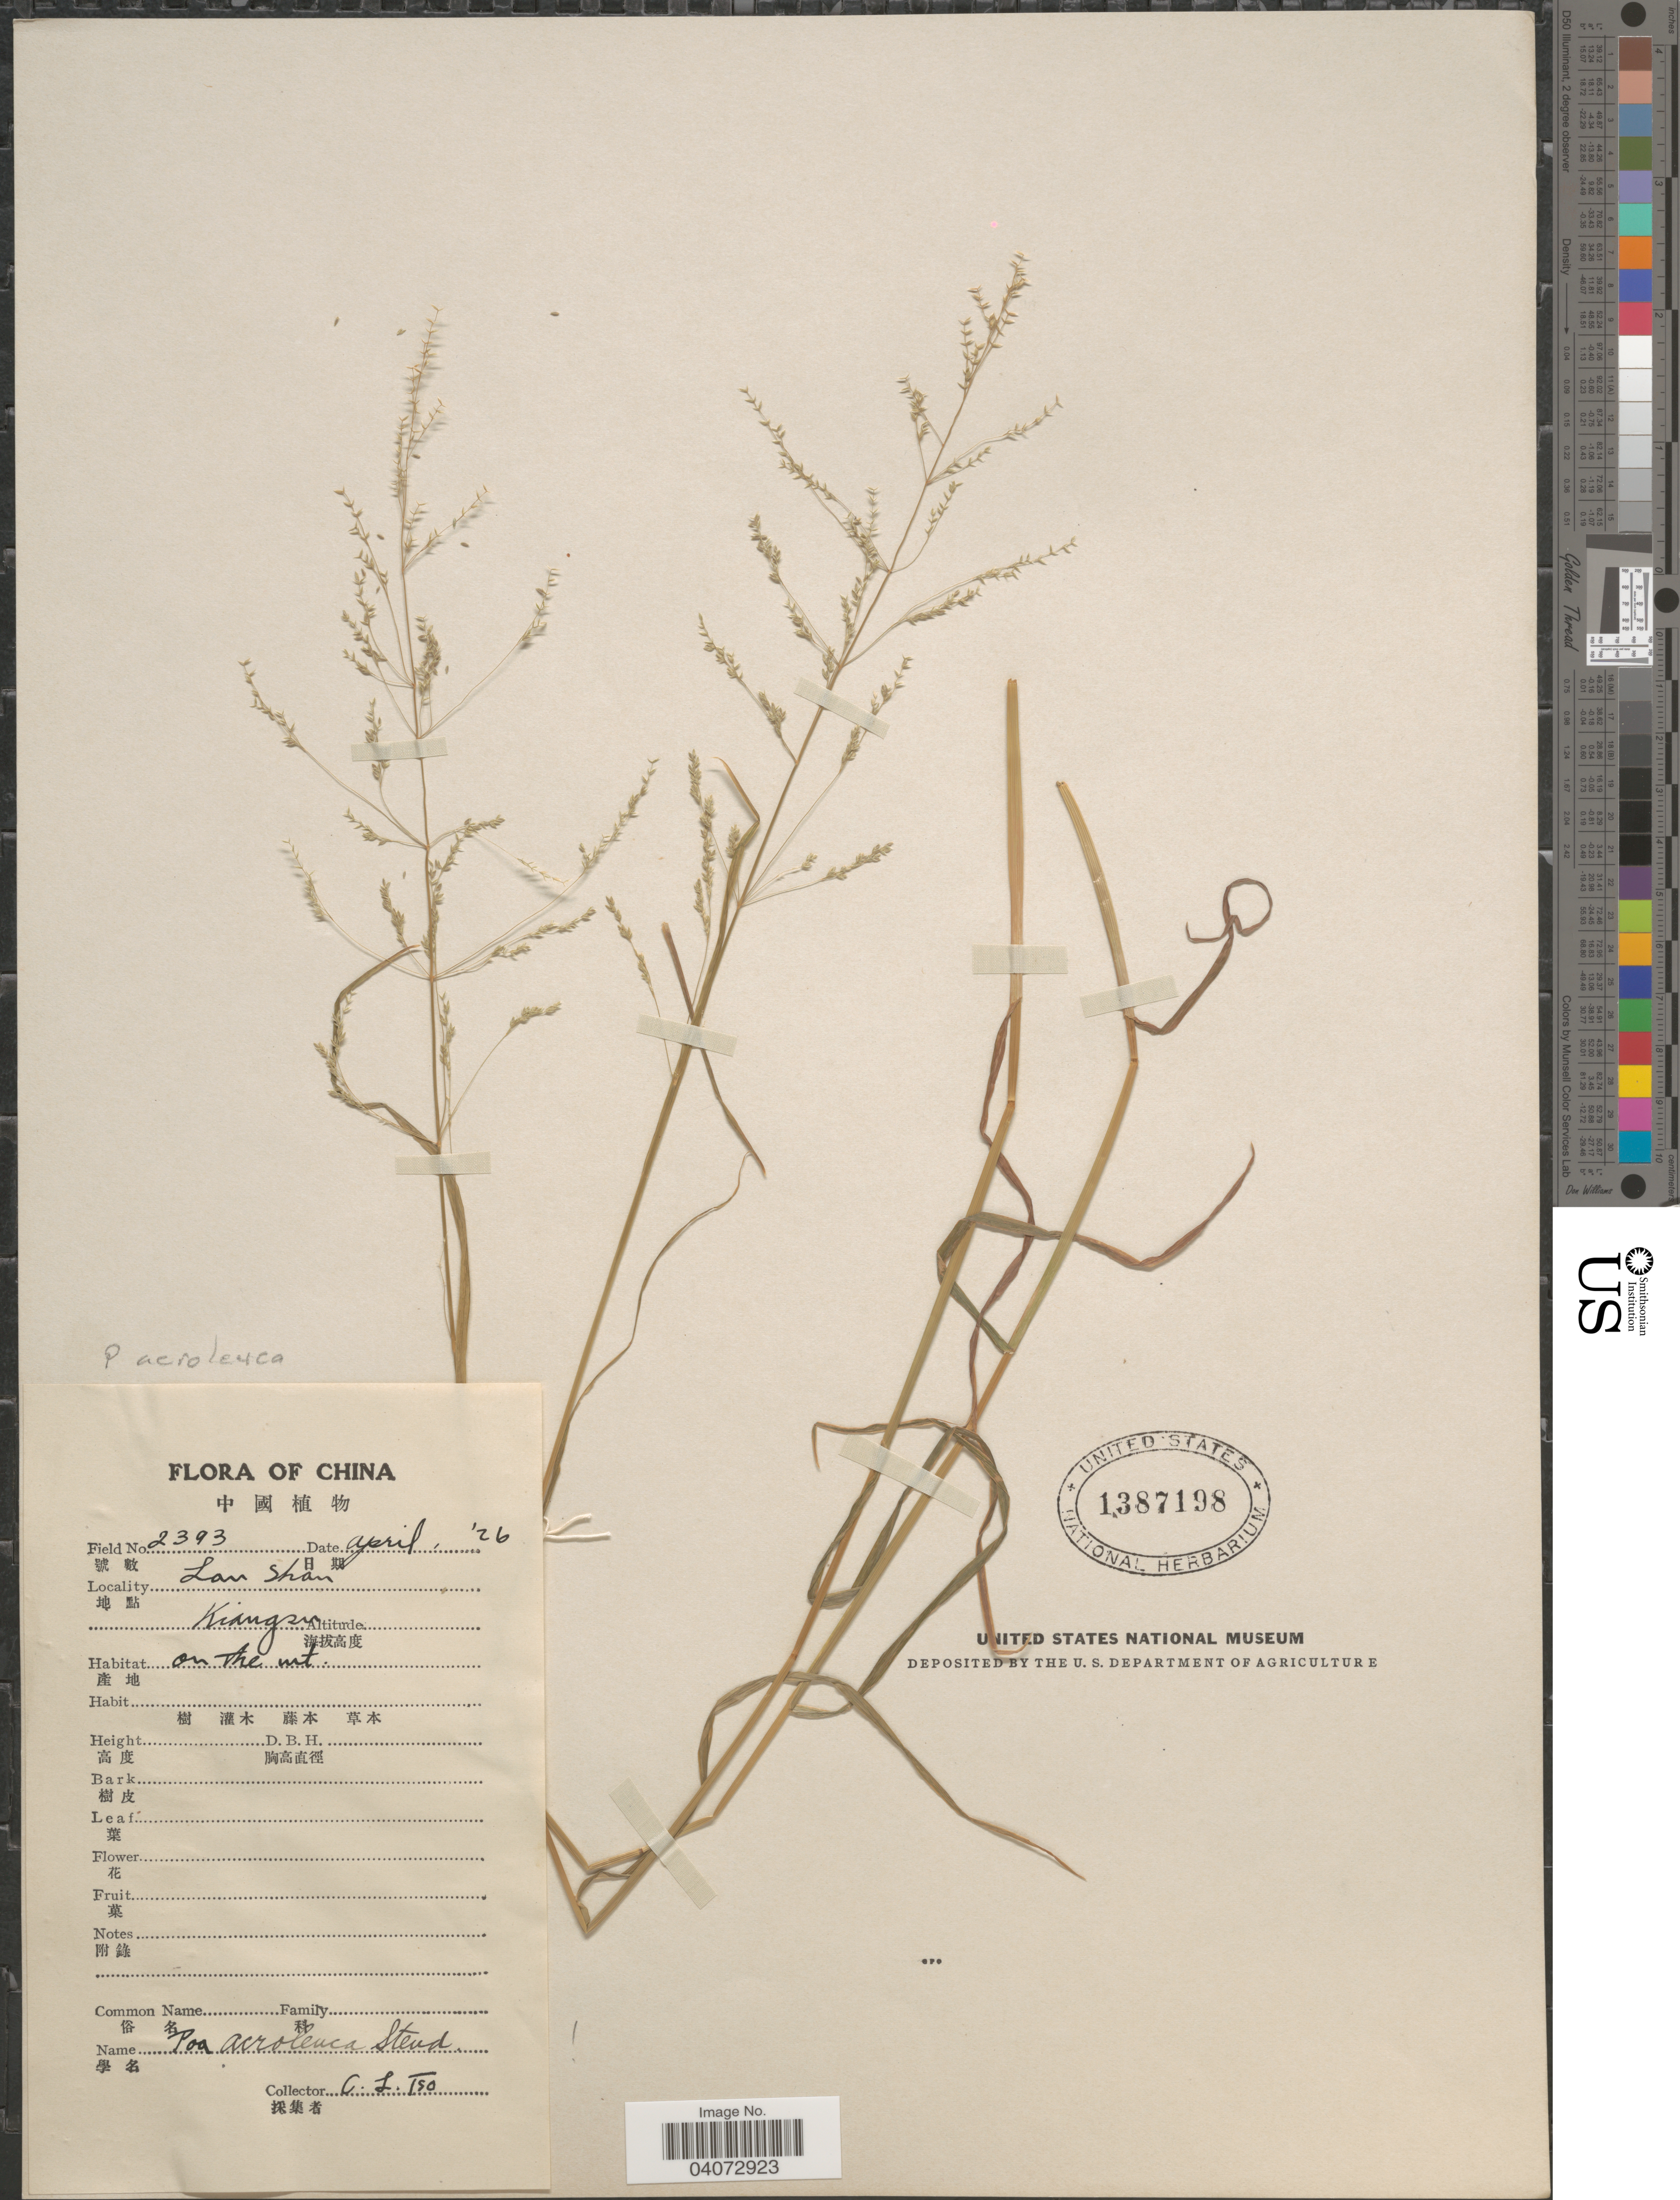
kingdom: Plantae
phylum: Tracheophyta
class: Liliopsida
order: Poales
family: Poaceae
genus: Poa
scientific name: Poa acroleuca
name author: Steud.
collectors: C. Tso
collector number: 2393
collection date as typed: Transcribed d/m/y: /4/26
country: China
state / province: Jiangsu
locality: Lan Shan. Kiangsu.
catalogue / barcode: US 1387198